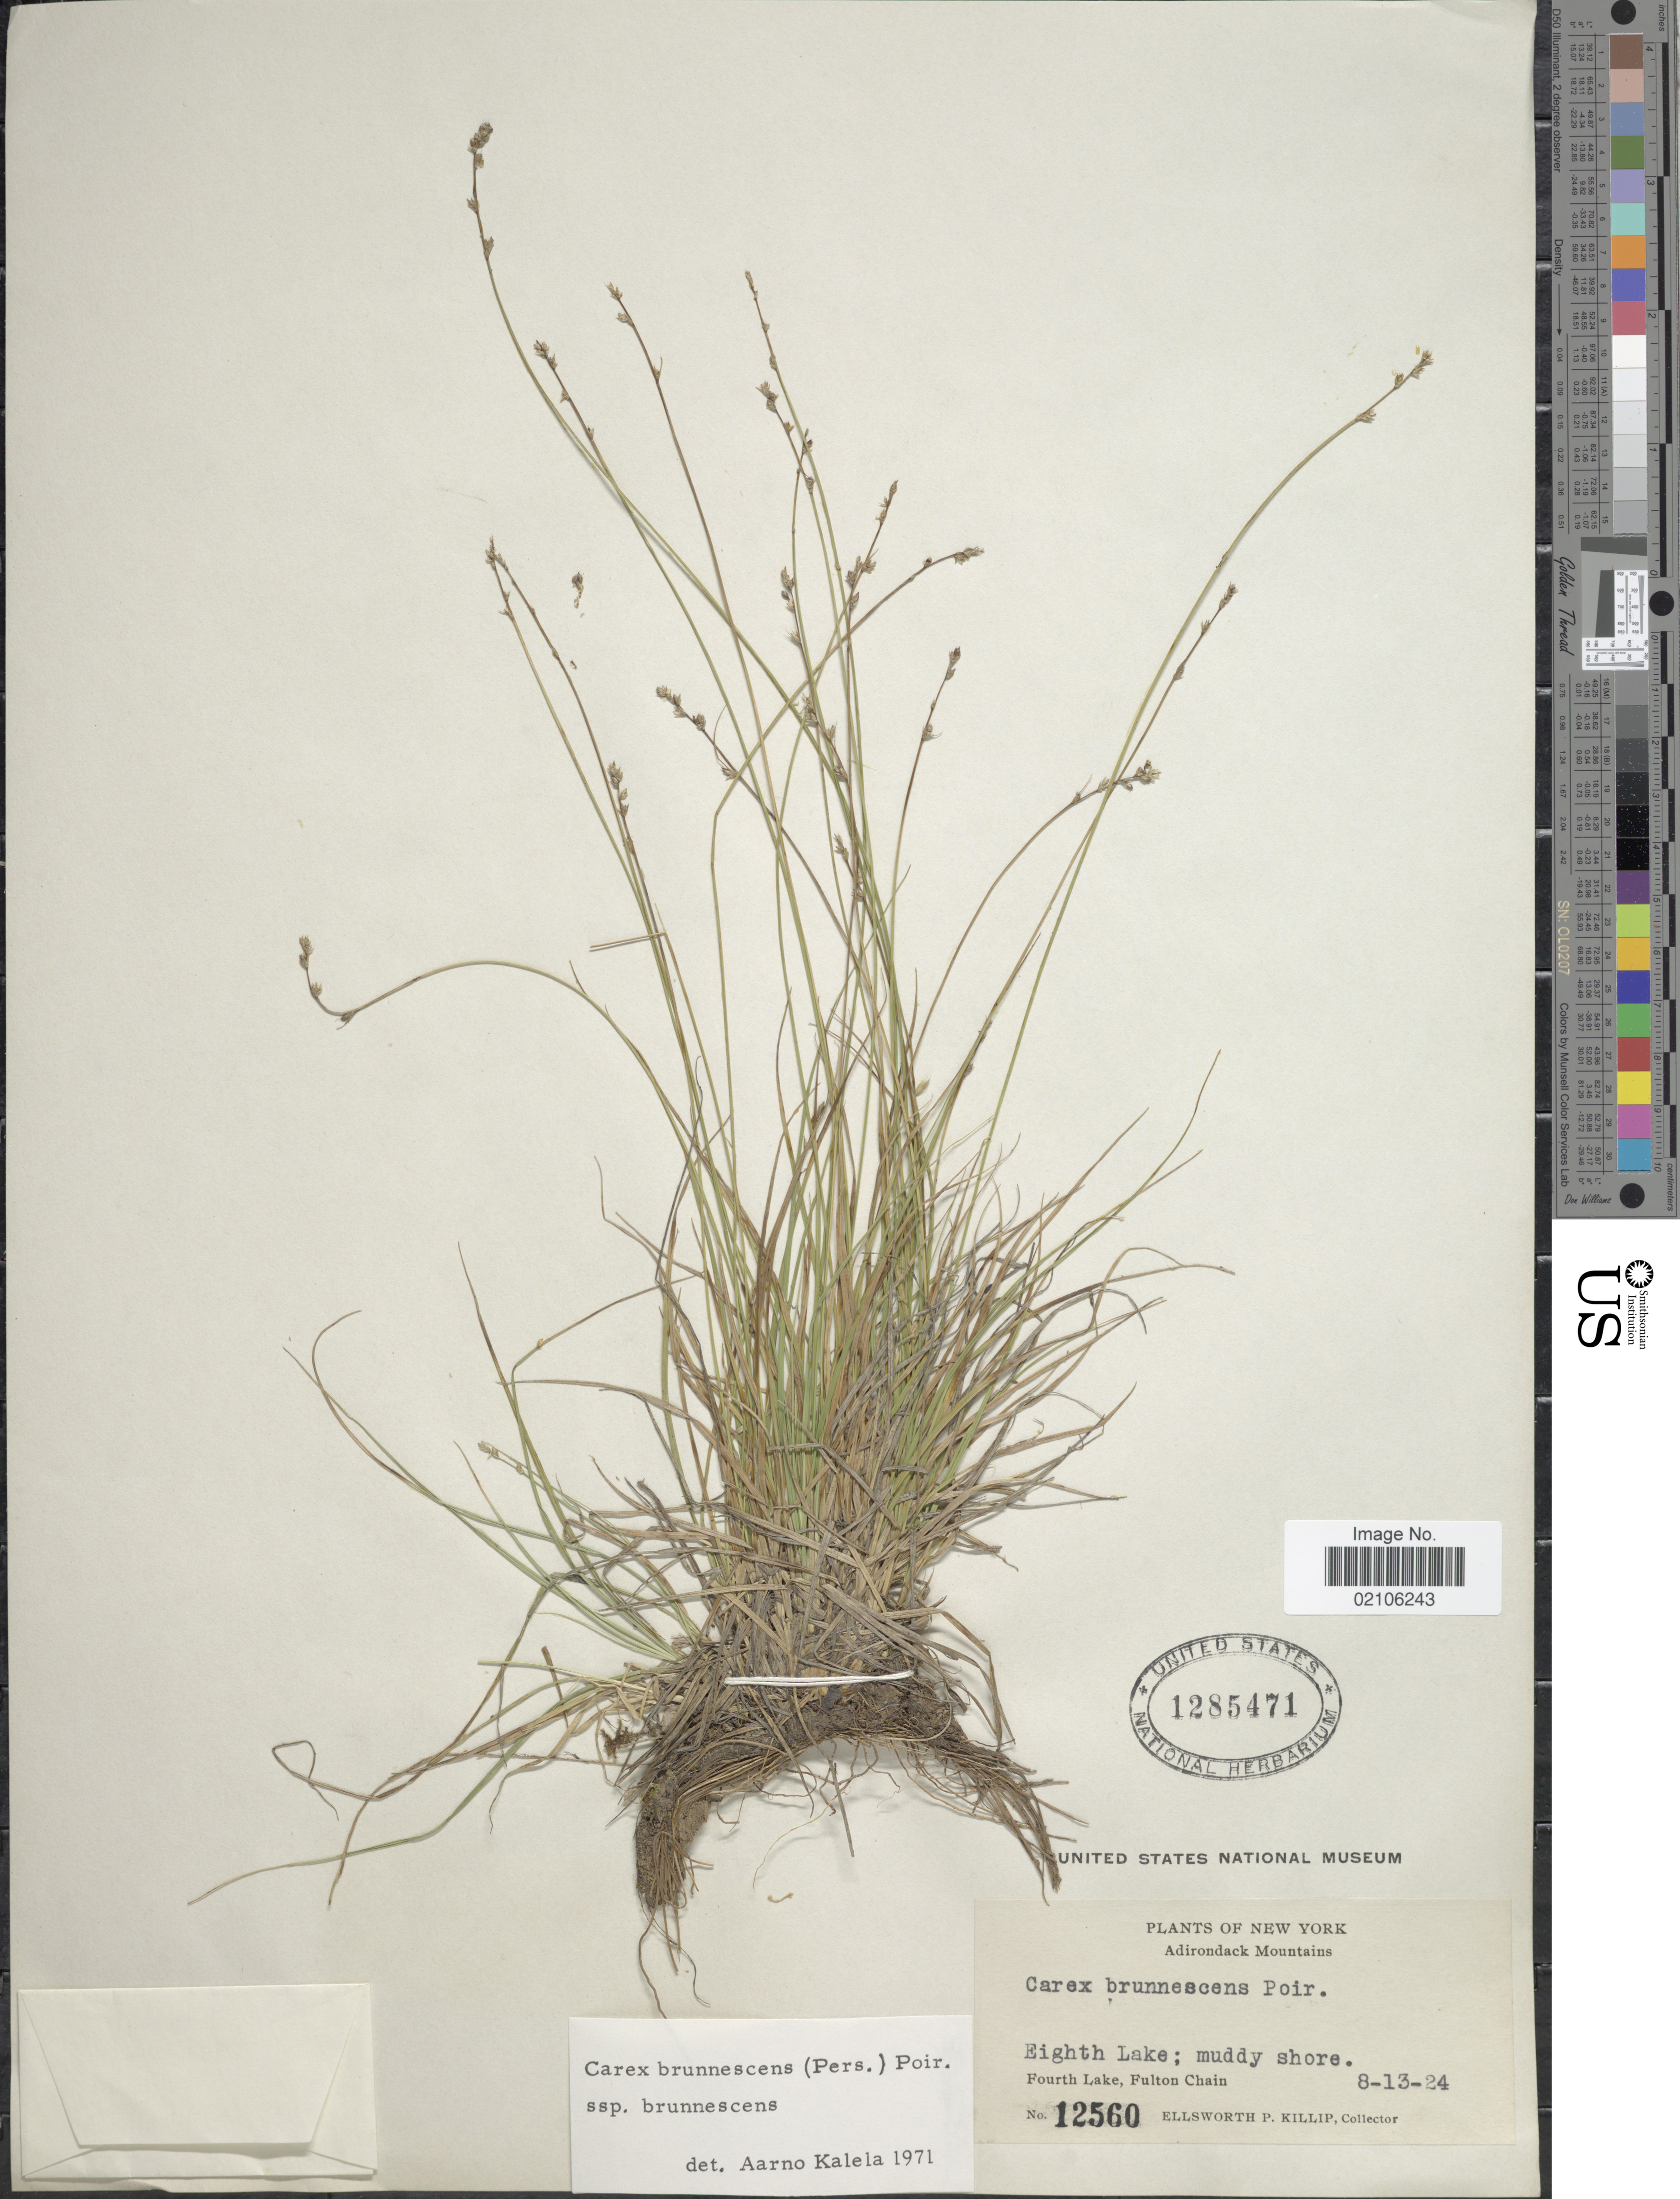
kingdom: Plantae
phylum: Tracheophyta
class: Liliopsida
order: Poales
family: Cyperaceae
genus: Carex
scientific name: Carex brunnescens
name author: (Pers.) Poir.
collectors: E. P. Killip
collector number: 12560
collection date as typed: Transcribed d/m/y: 13/8/24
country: United States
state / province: New York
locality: Adirondack Mountains, Eight Lake; muddy shore, Fourth Lake, Fulton Chain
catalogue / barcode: US 1285471